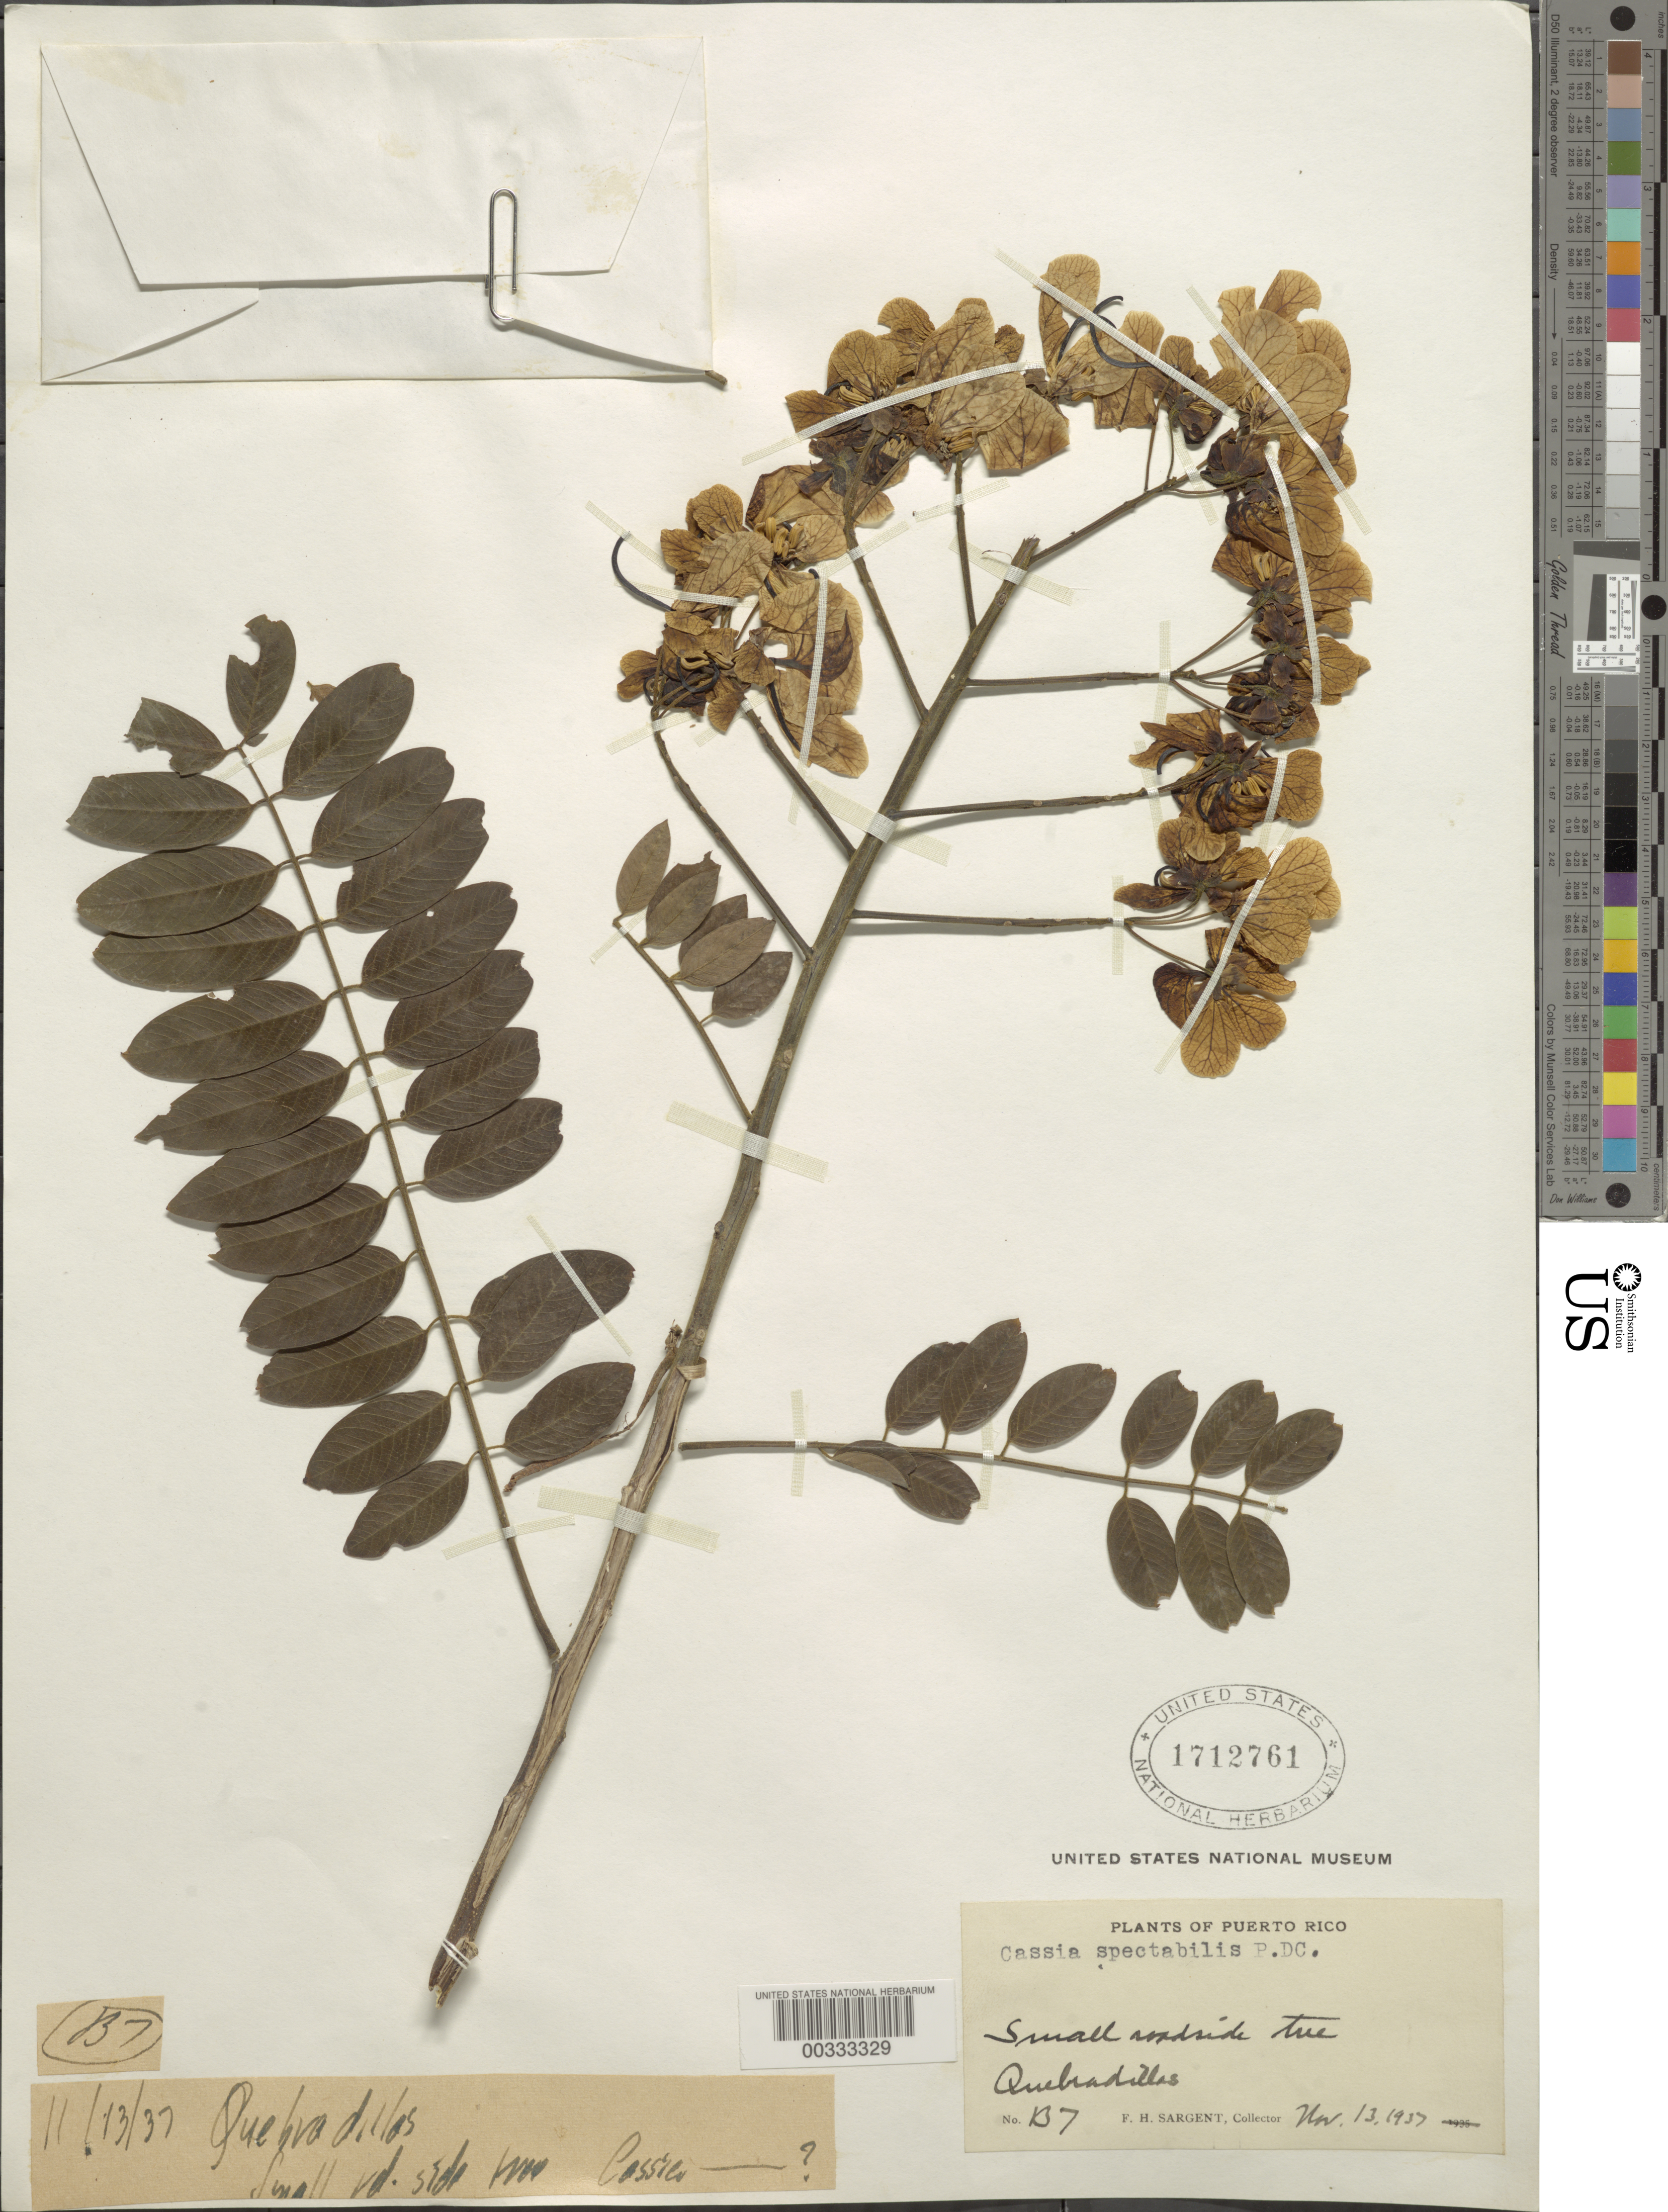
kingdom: Plantae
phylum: Tracheophyta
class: Magnoliopsida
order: Fabales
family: Fabaceae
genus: Senna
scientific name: Senna spectabilis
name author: (DC.) H.S. Irwin & Barneby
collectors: F. H. Sargent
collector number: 137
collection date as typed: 13 Nov 1937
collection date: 1937-11-13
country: Puerto Rico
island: Greater Antilles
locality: Quebradillas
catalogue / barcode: US 1712761